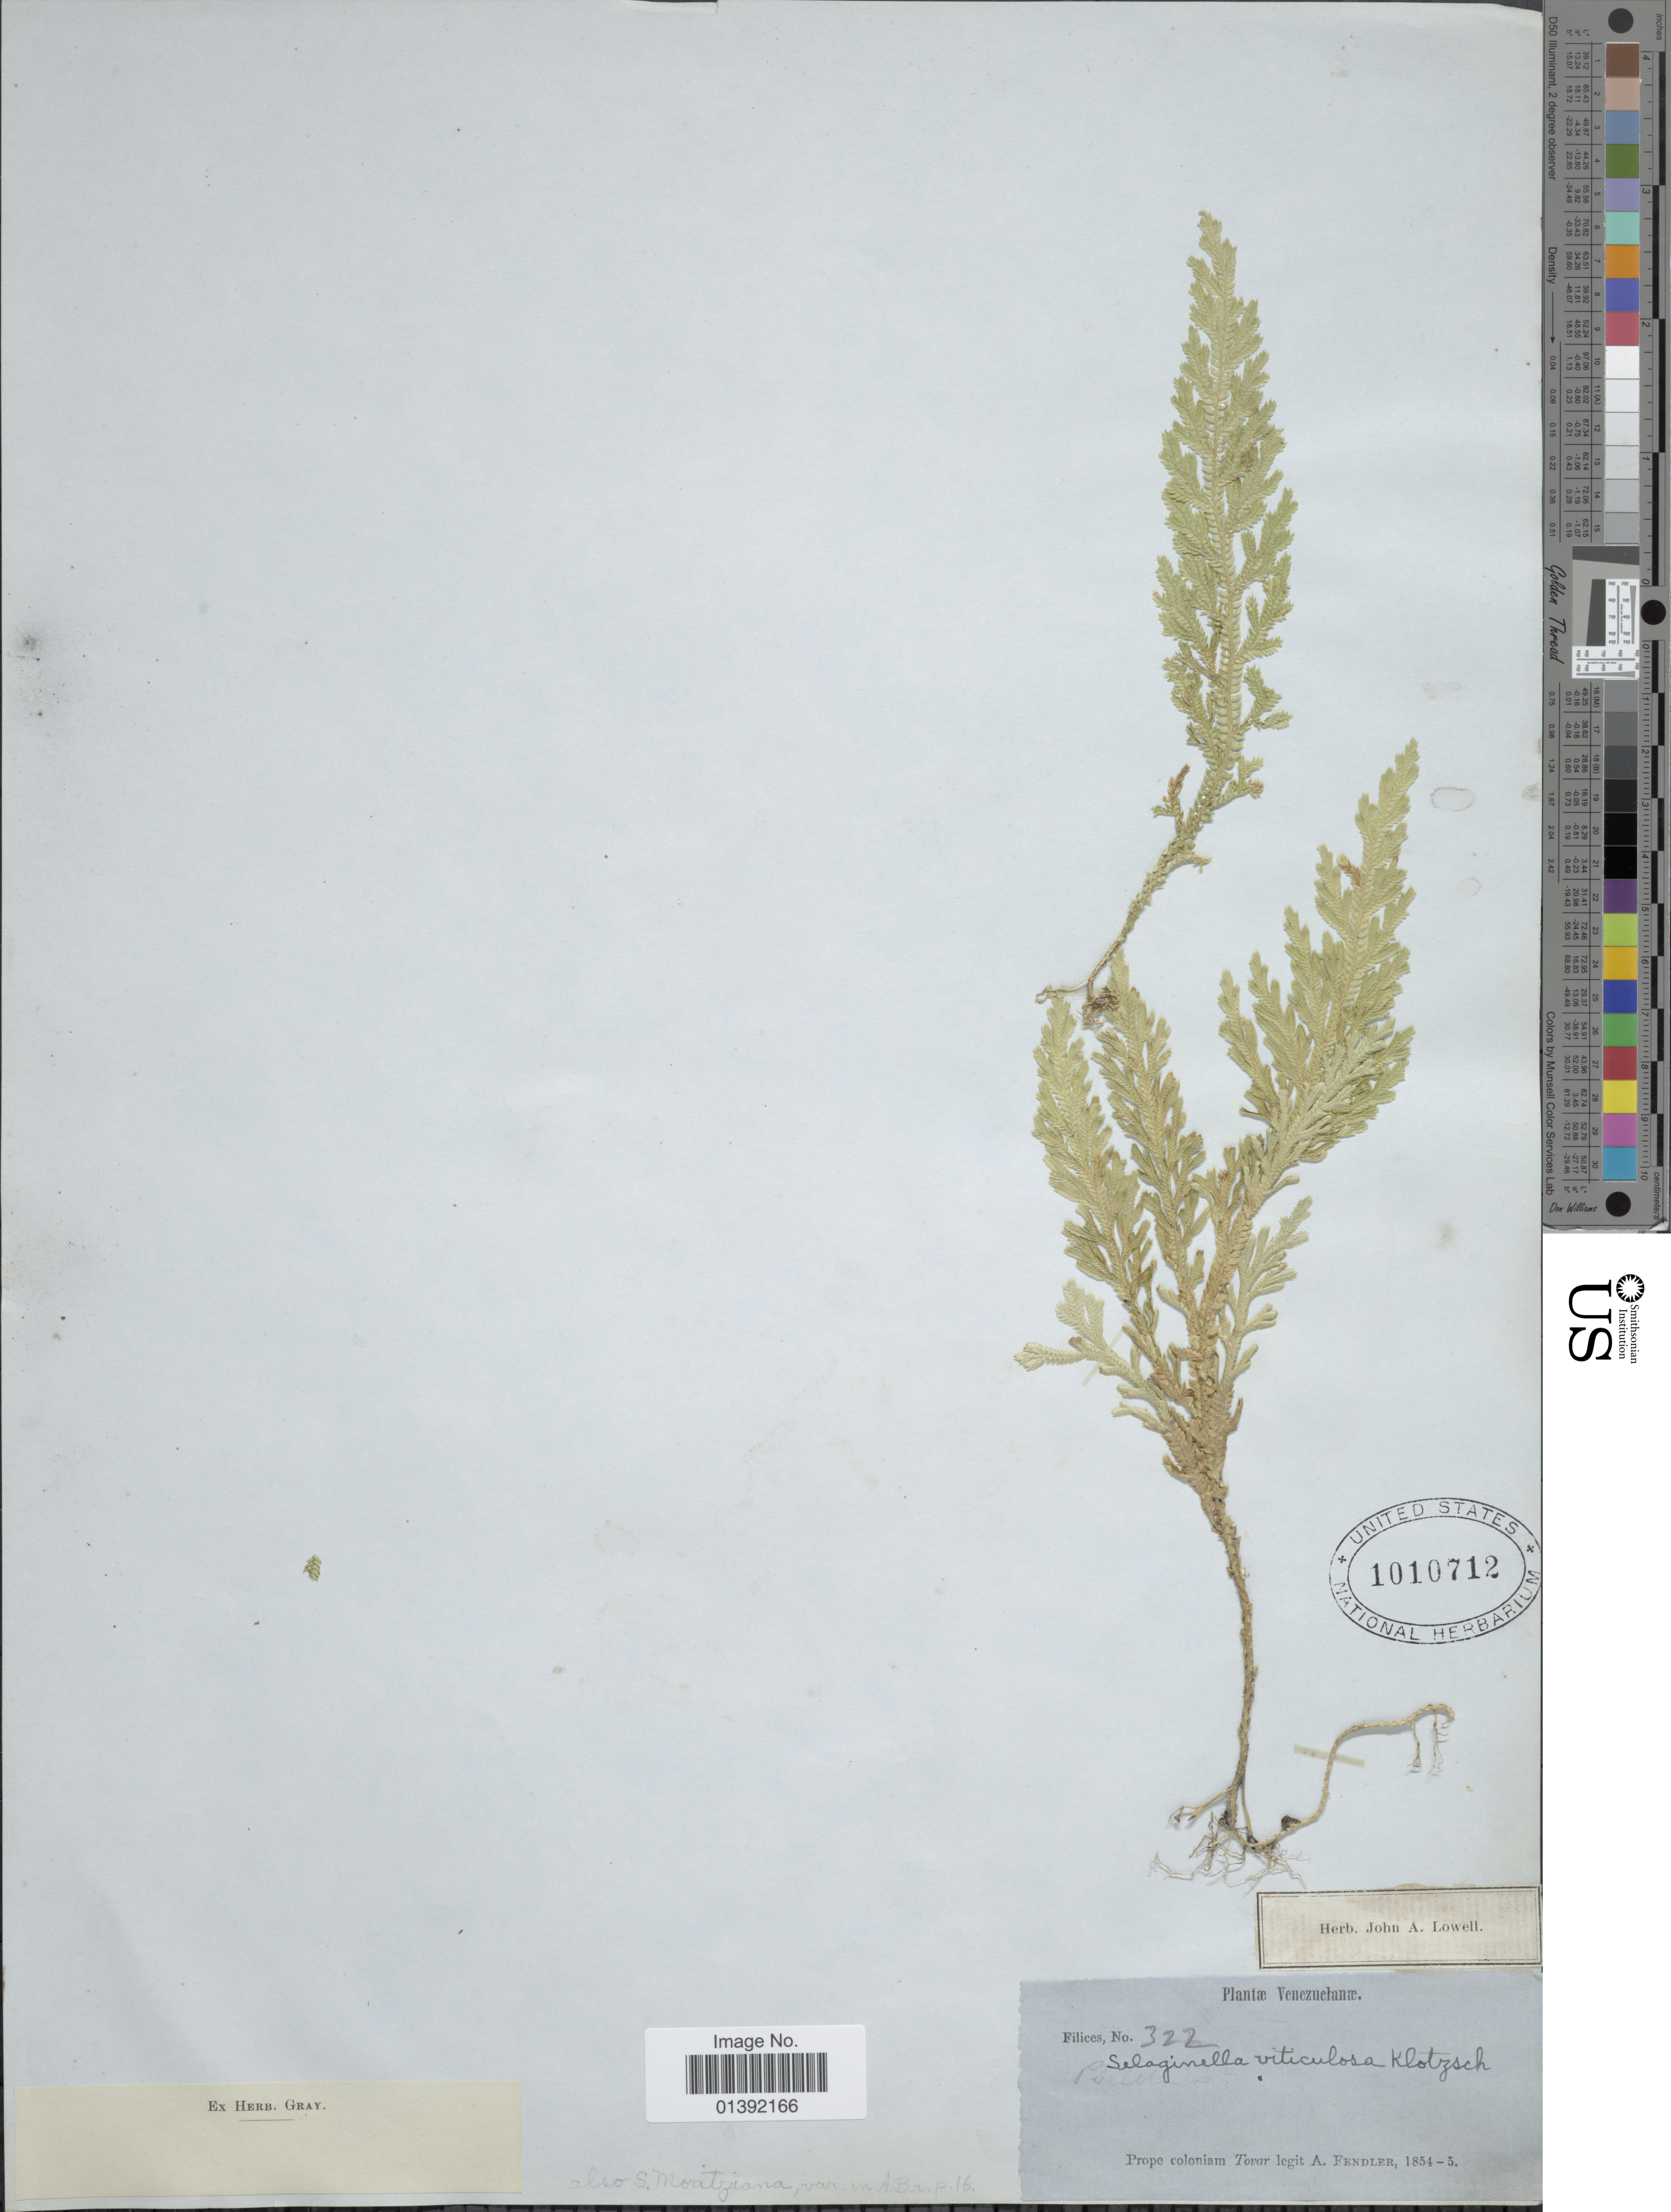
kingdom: Plantae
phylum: Tracheophyta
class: Lycopodiopsida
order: Selaginellales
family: Selaginellaceae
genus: Selaginella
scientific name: Selaginella viticulosa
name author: Klotzsch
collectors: A. Fendler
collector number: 322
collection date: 1854/1855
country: Venezuela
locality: Prope coloniam Tovar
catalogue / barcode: US 1010712